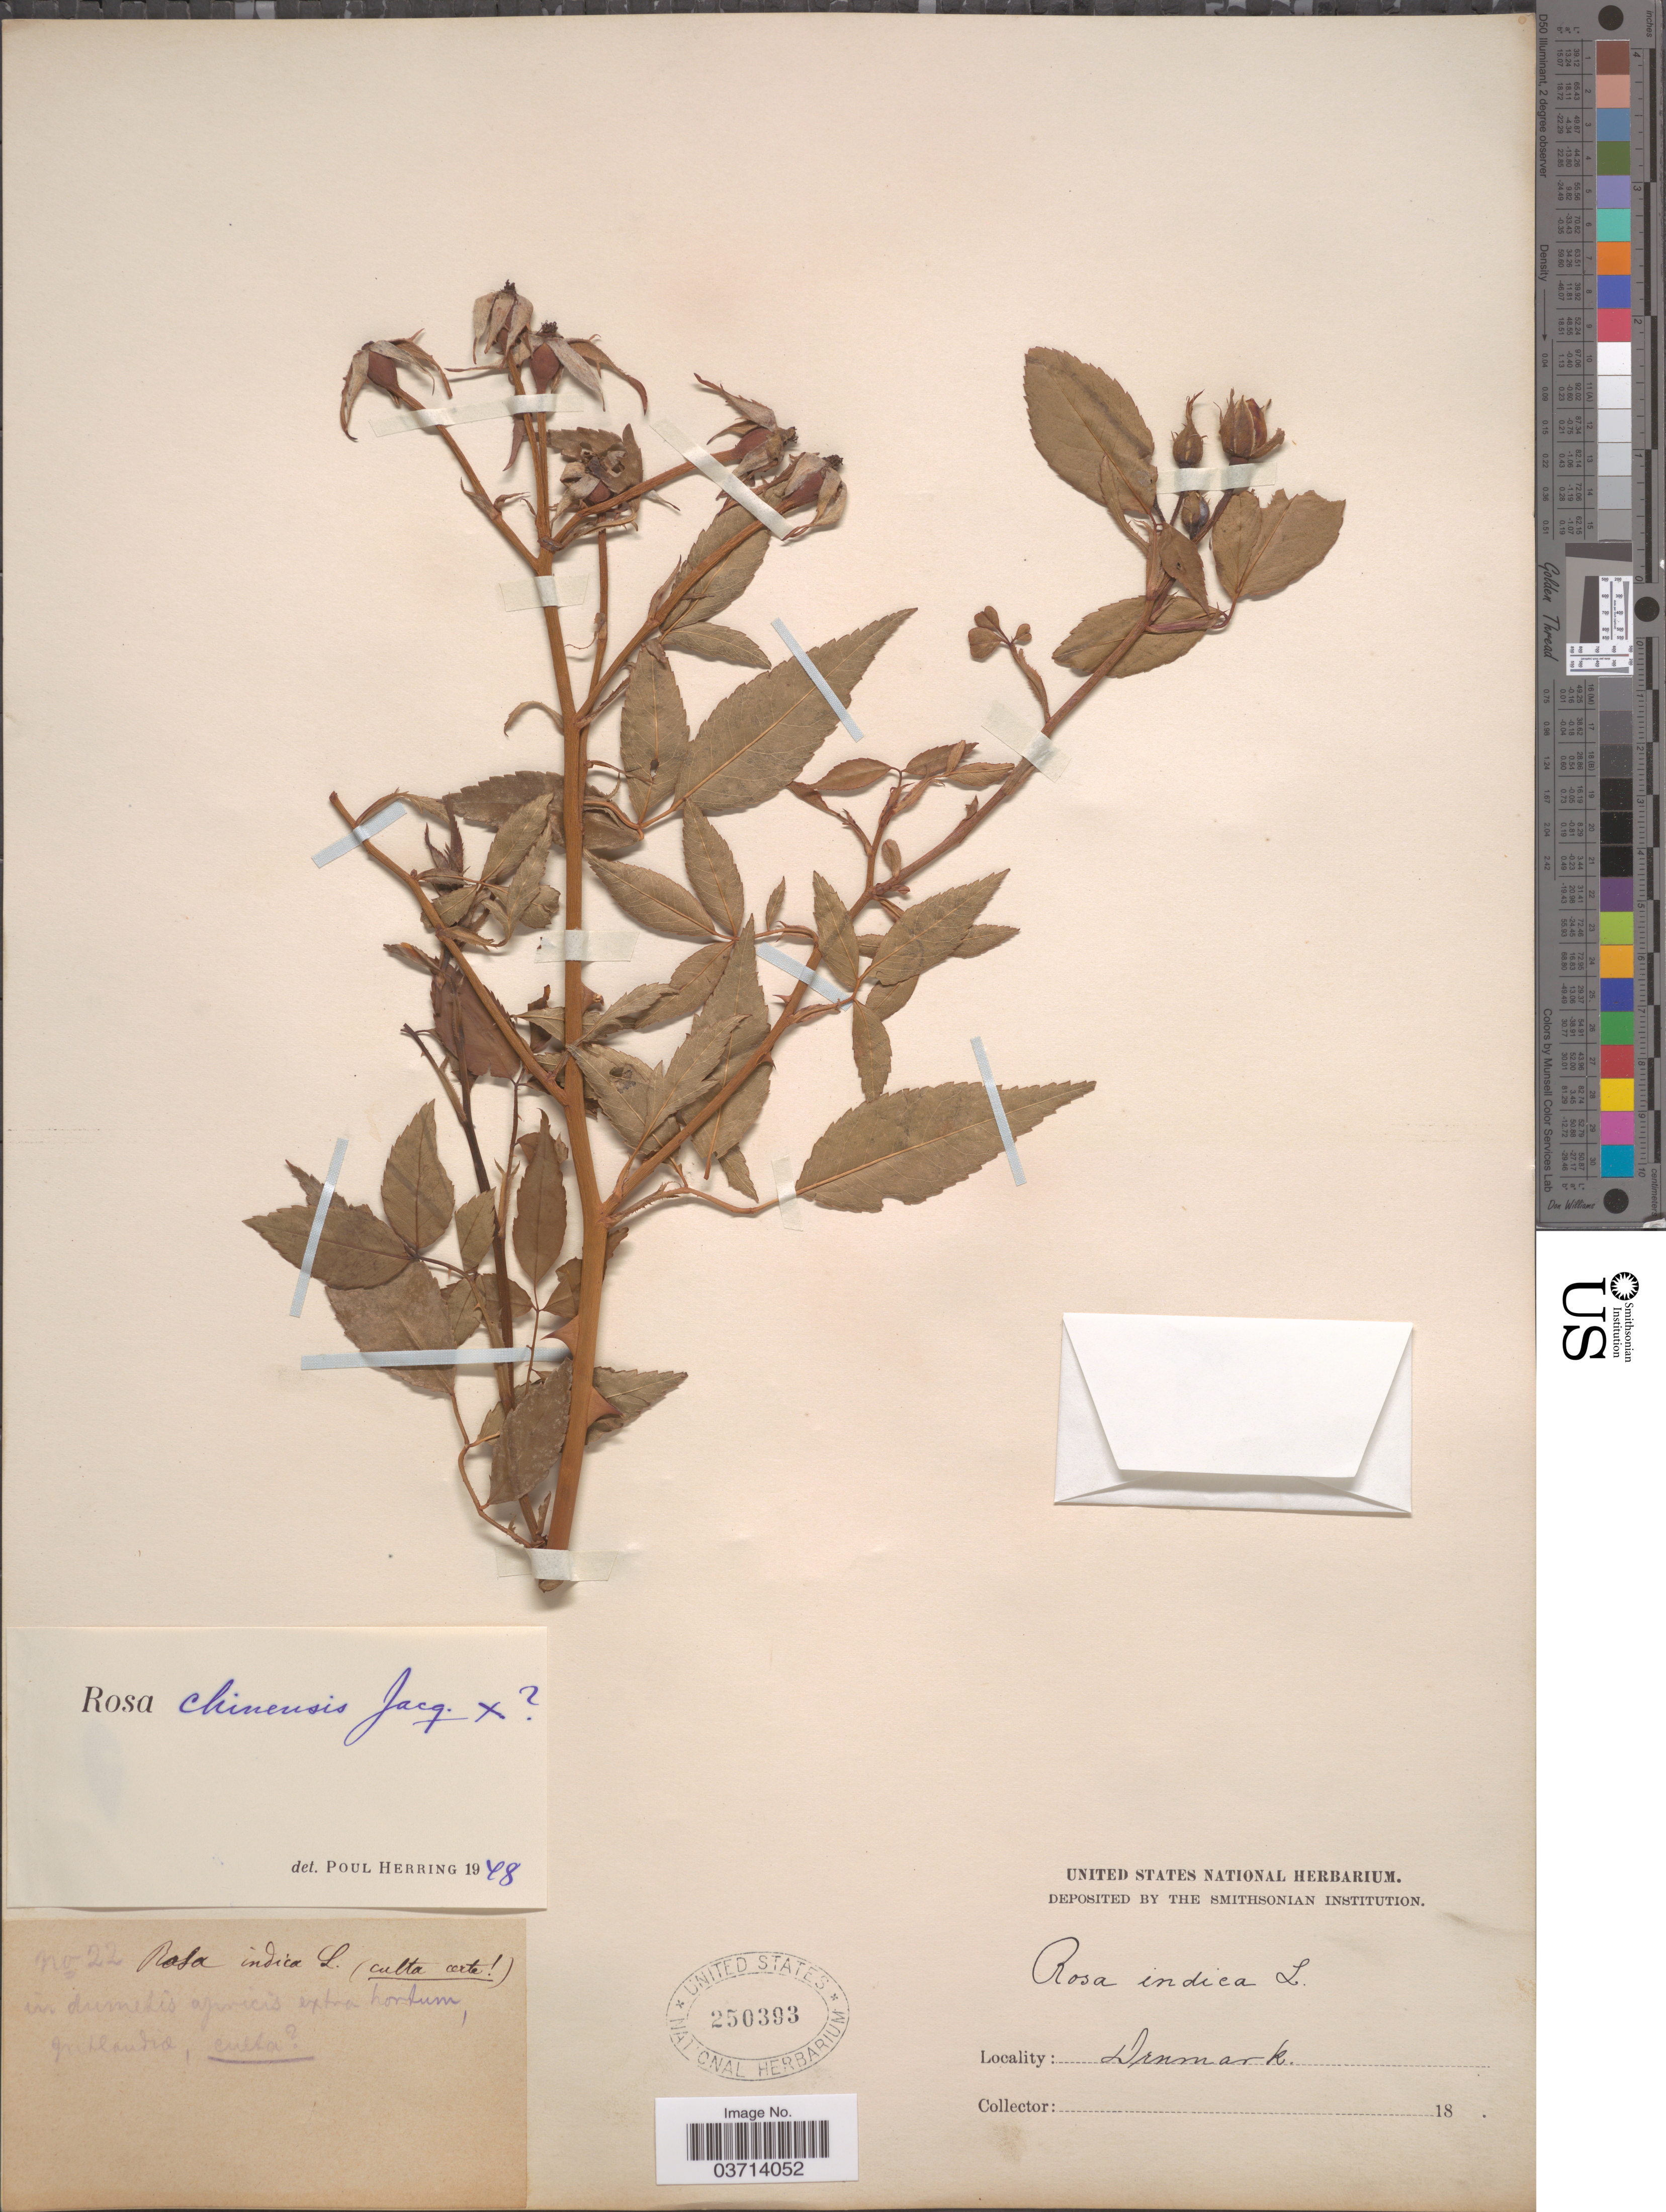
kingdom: Plantae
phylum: Tracheophyta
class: Magnoliopsida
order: Rosales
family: Rosaceae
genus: Rosa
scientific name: Rosa chinensis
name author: Jacq.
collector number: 22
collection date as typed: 18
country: Denmark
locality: Jutlandia.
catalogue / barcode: US 250393